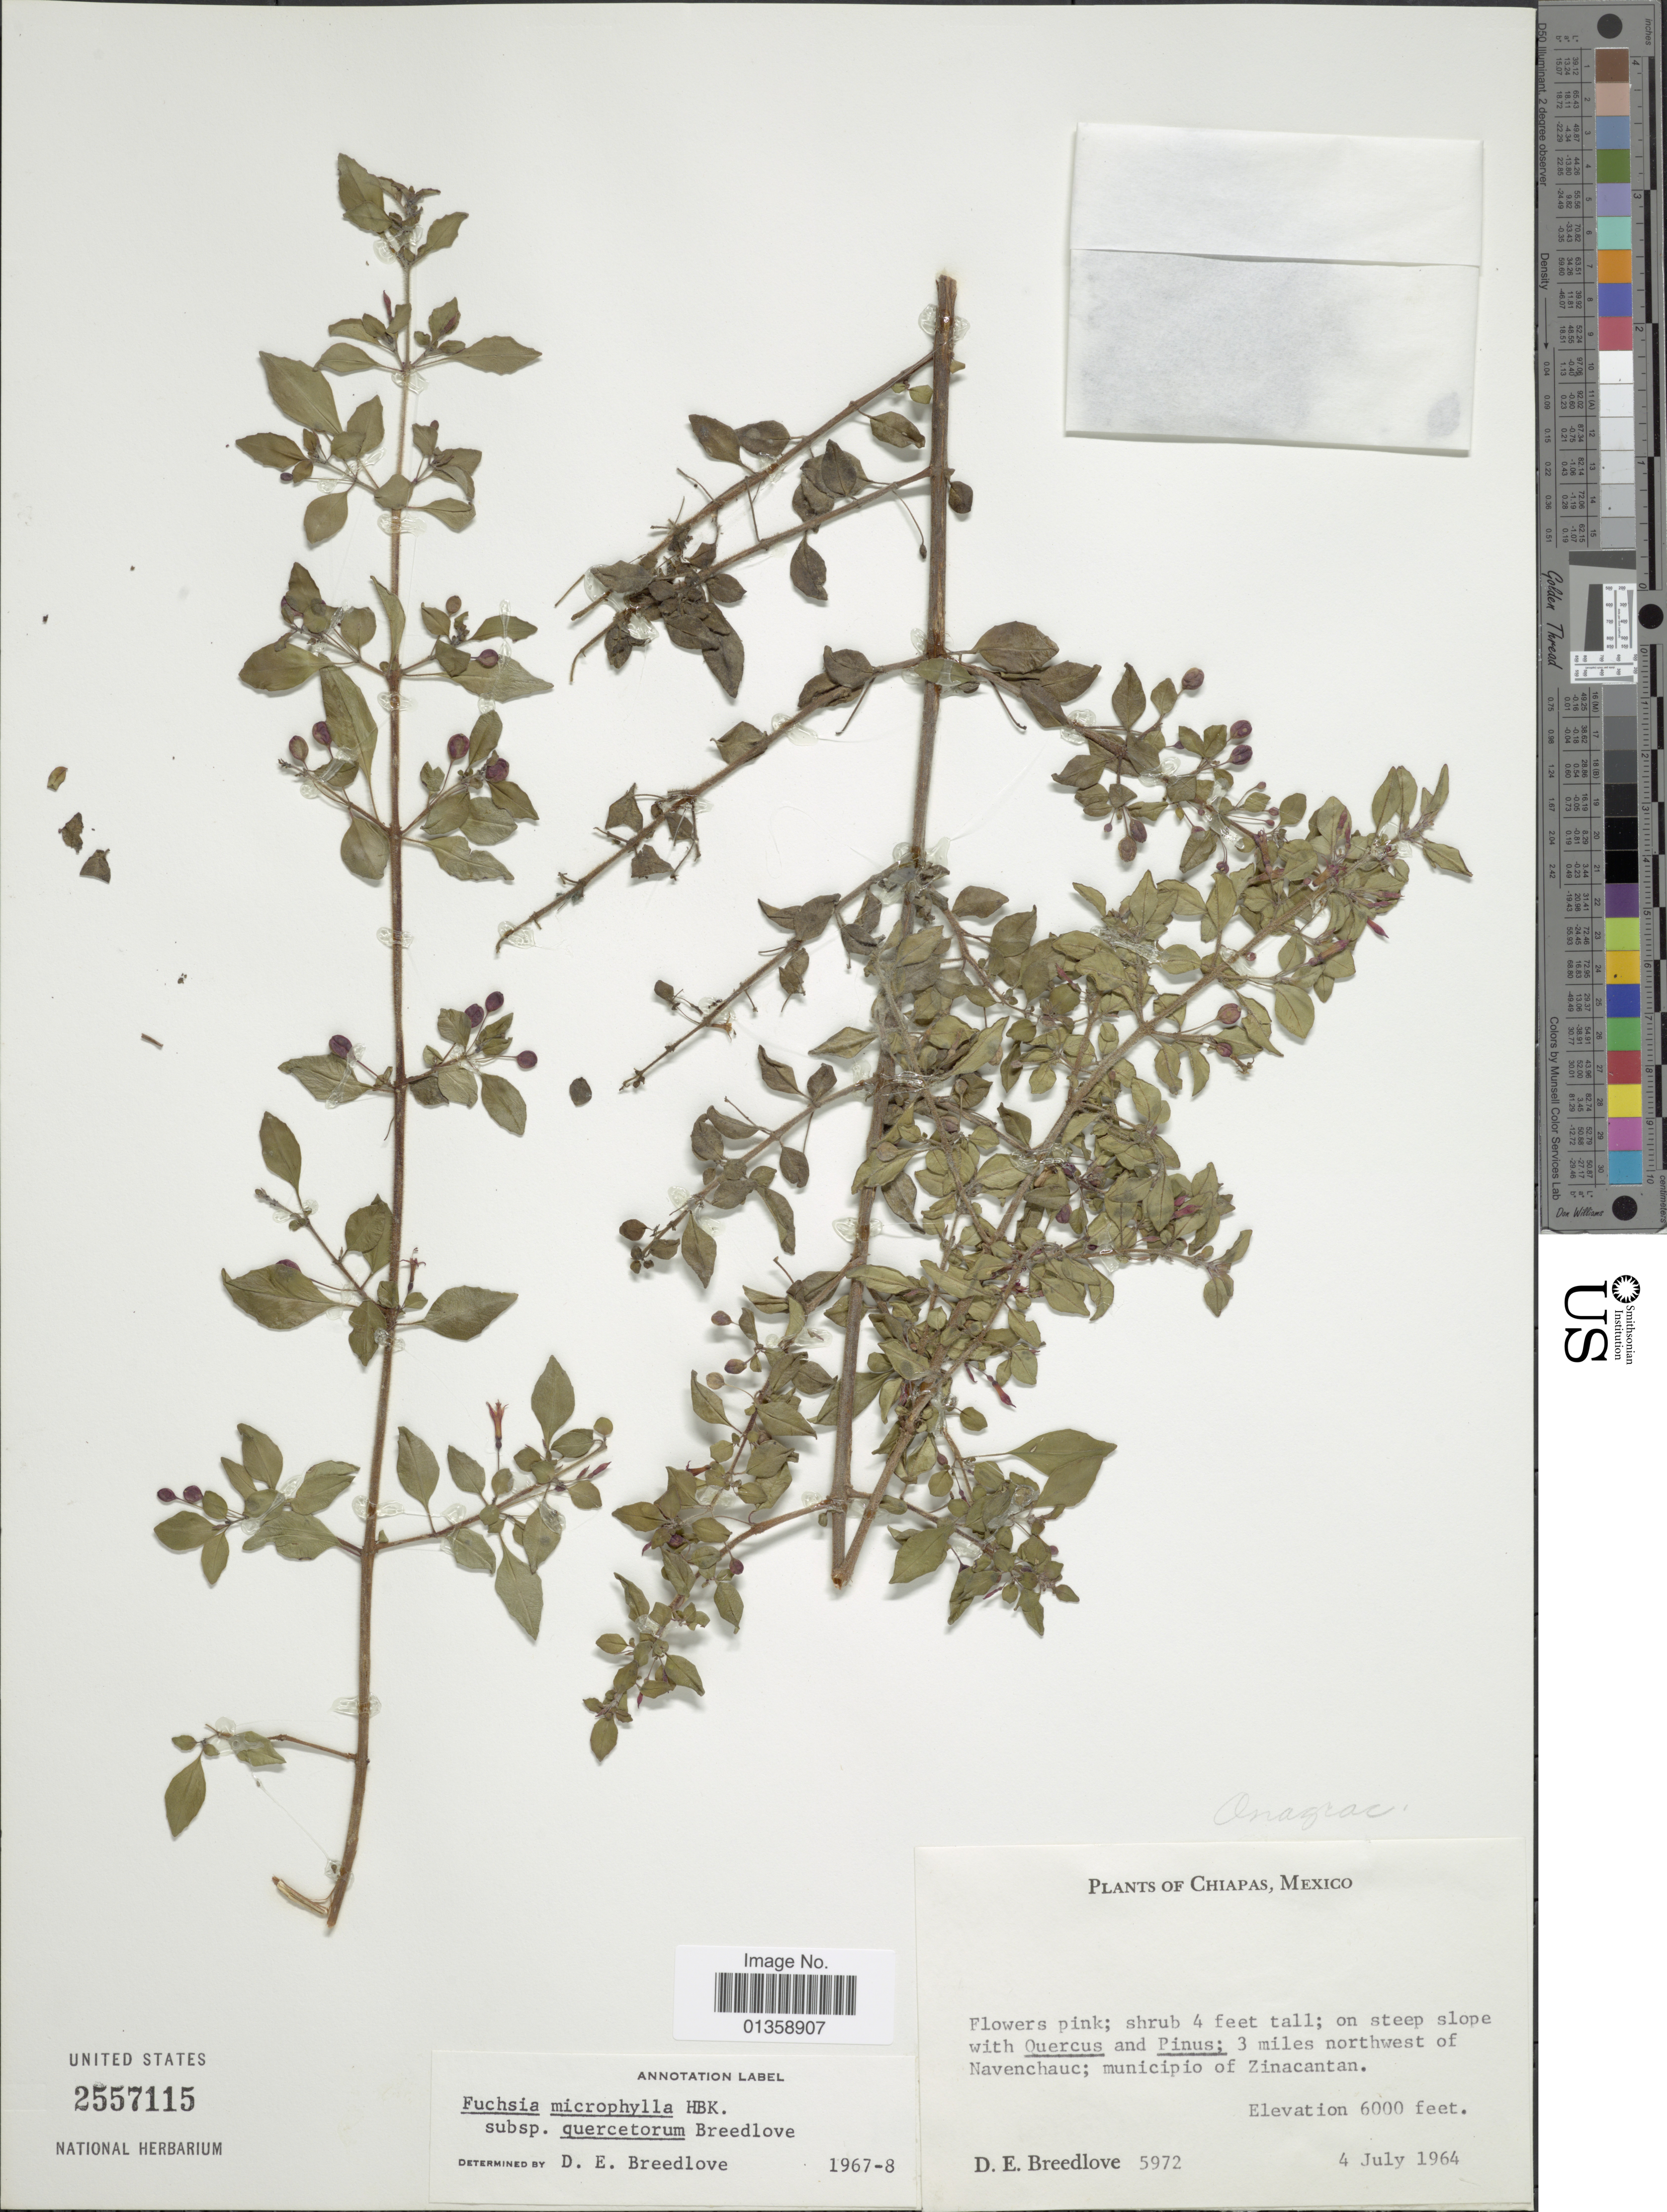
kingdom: Plantae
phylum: Tracheophyta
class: Magnoliopsida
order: Myrtales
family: Onagraceae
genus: Fuchsia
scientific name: Fuchsia microphylla subsp. quercetorum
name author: Breedlove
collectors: D. E. Breedlove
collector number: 5972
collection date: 1964-07-04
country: Mexico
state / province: Chiapas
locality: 3 miles northwest of Navenchauc; municipio of Zinacantan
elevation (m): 1829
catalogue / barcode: US 2557115